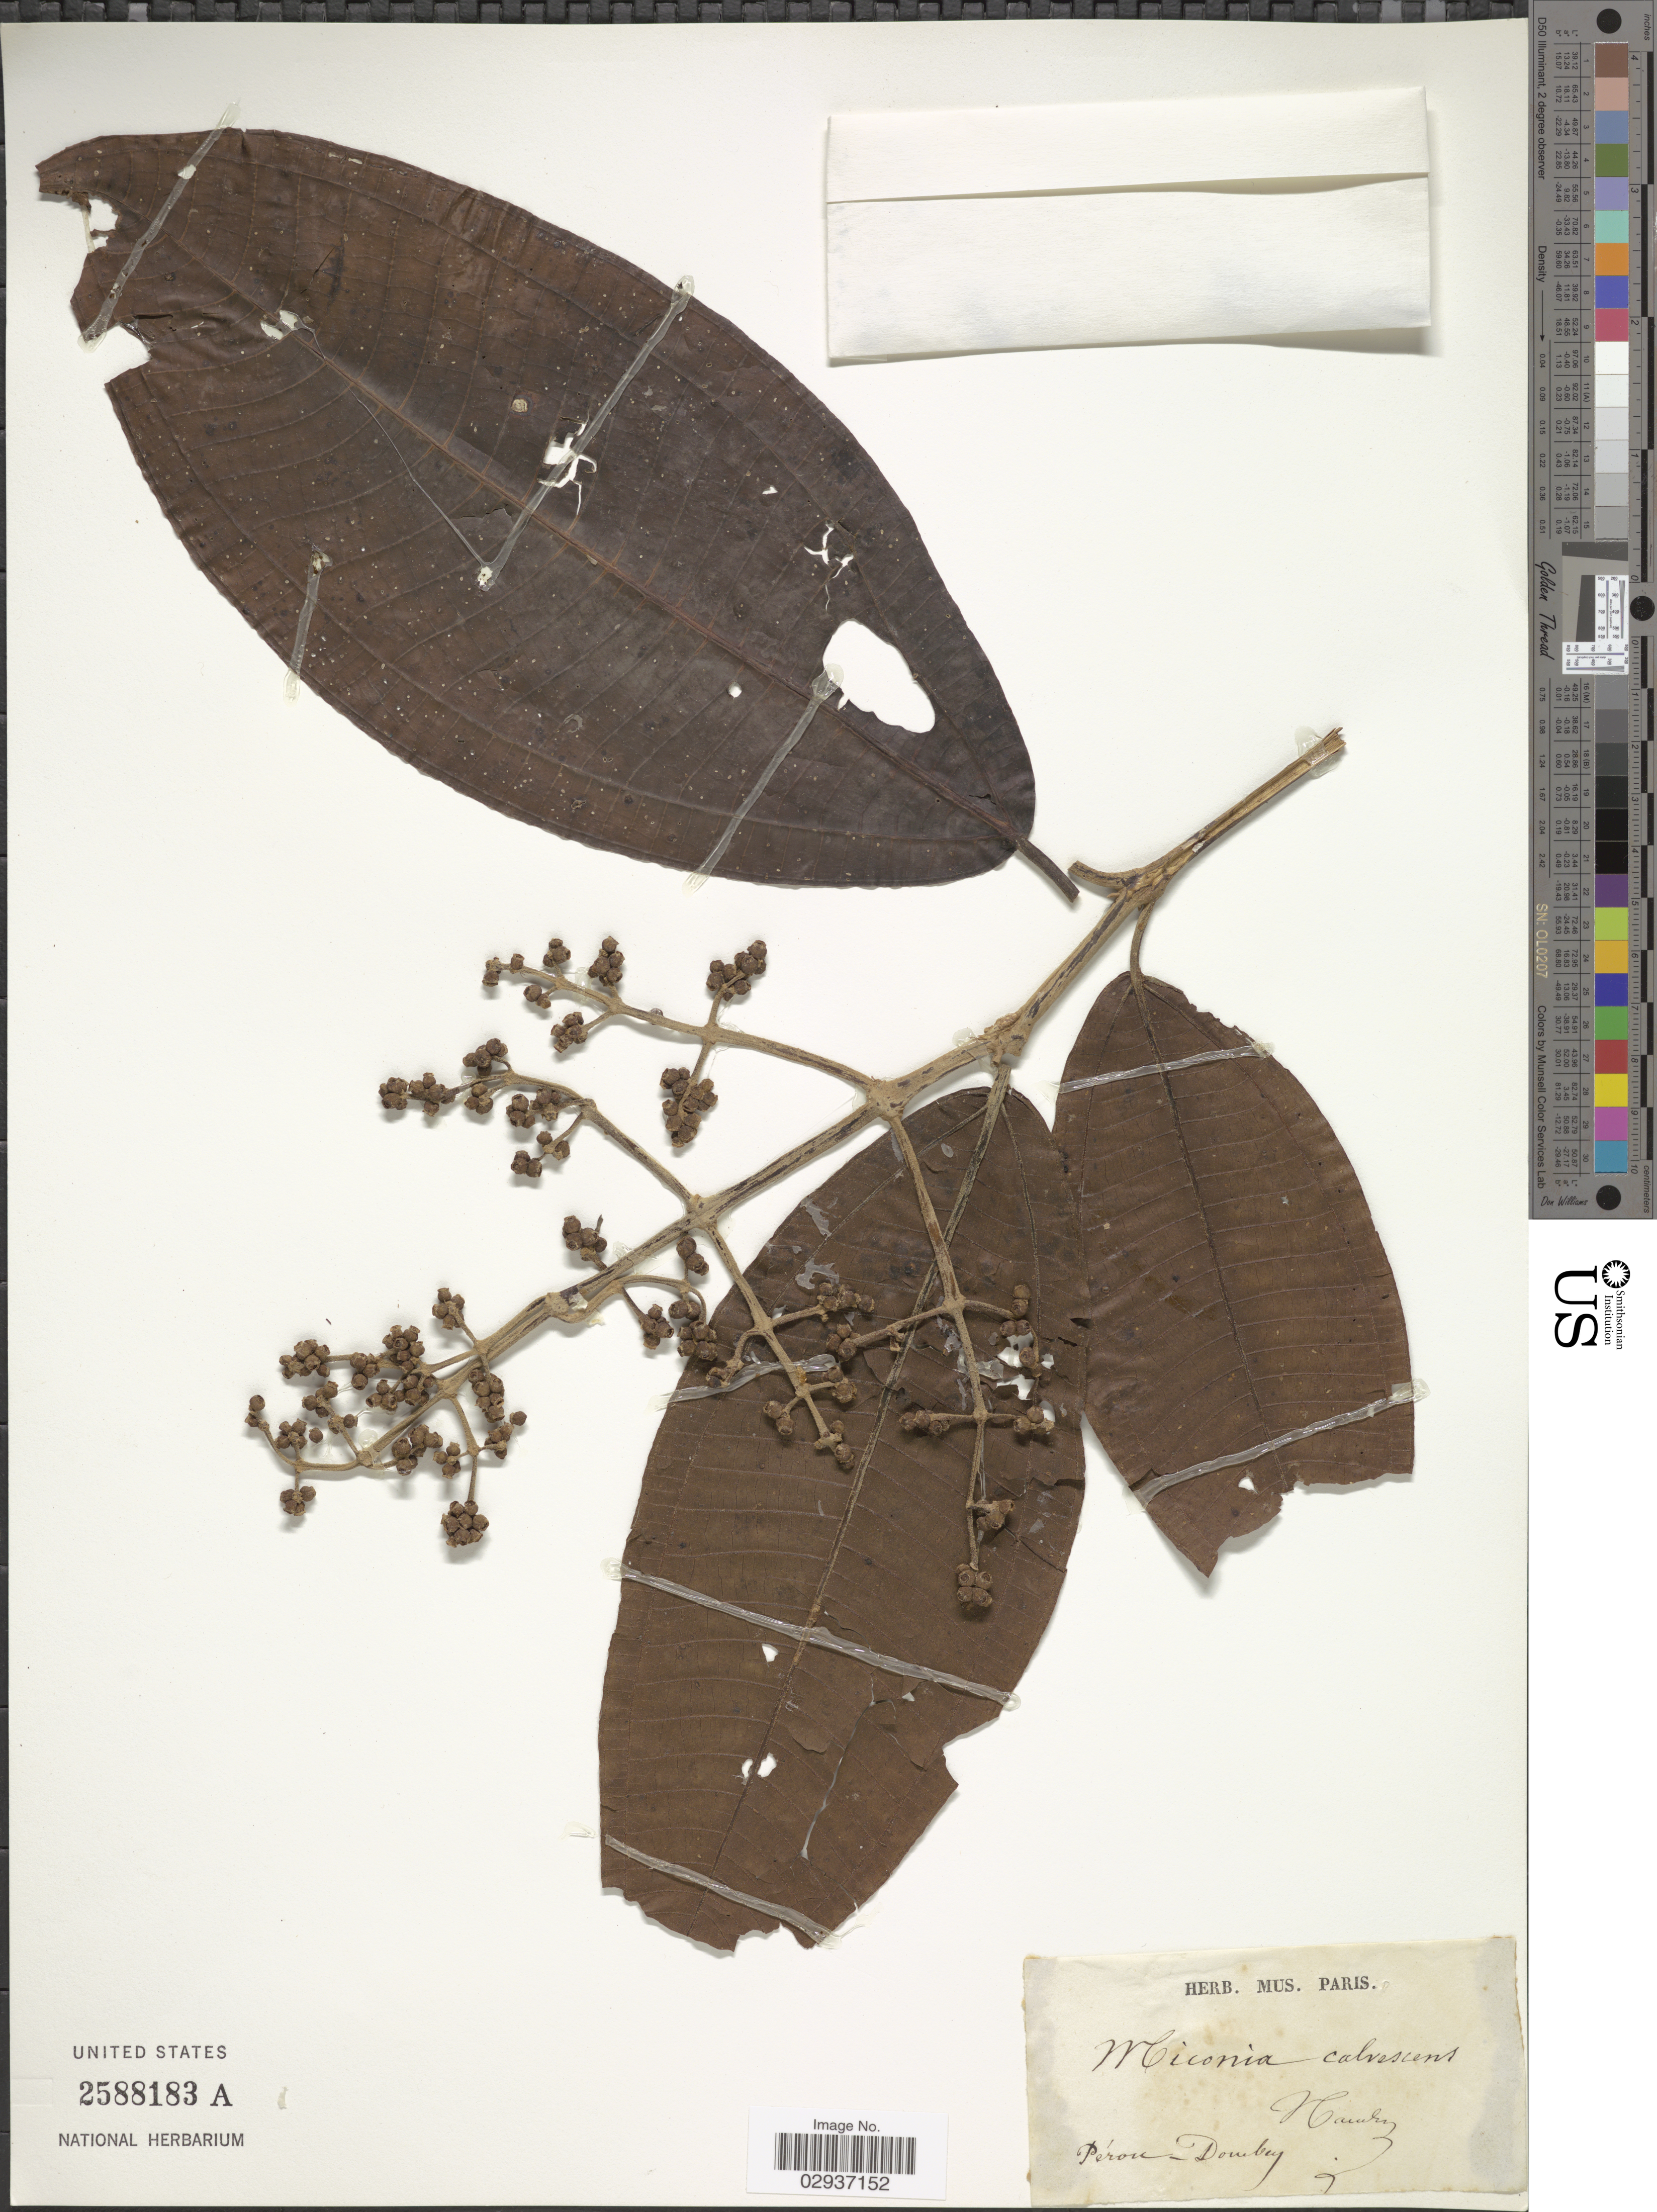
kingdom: Plantae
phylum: Tracheophyta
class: Magnoliopsida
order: Myrtales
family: Melastomataceae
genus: Miconia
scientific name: Miconia calvescens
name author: DC.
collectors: Dombey, --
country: Peru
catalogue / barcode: US 2588183A